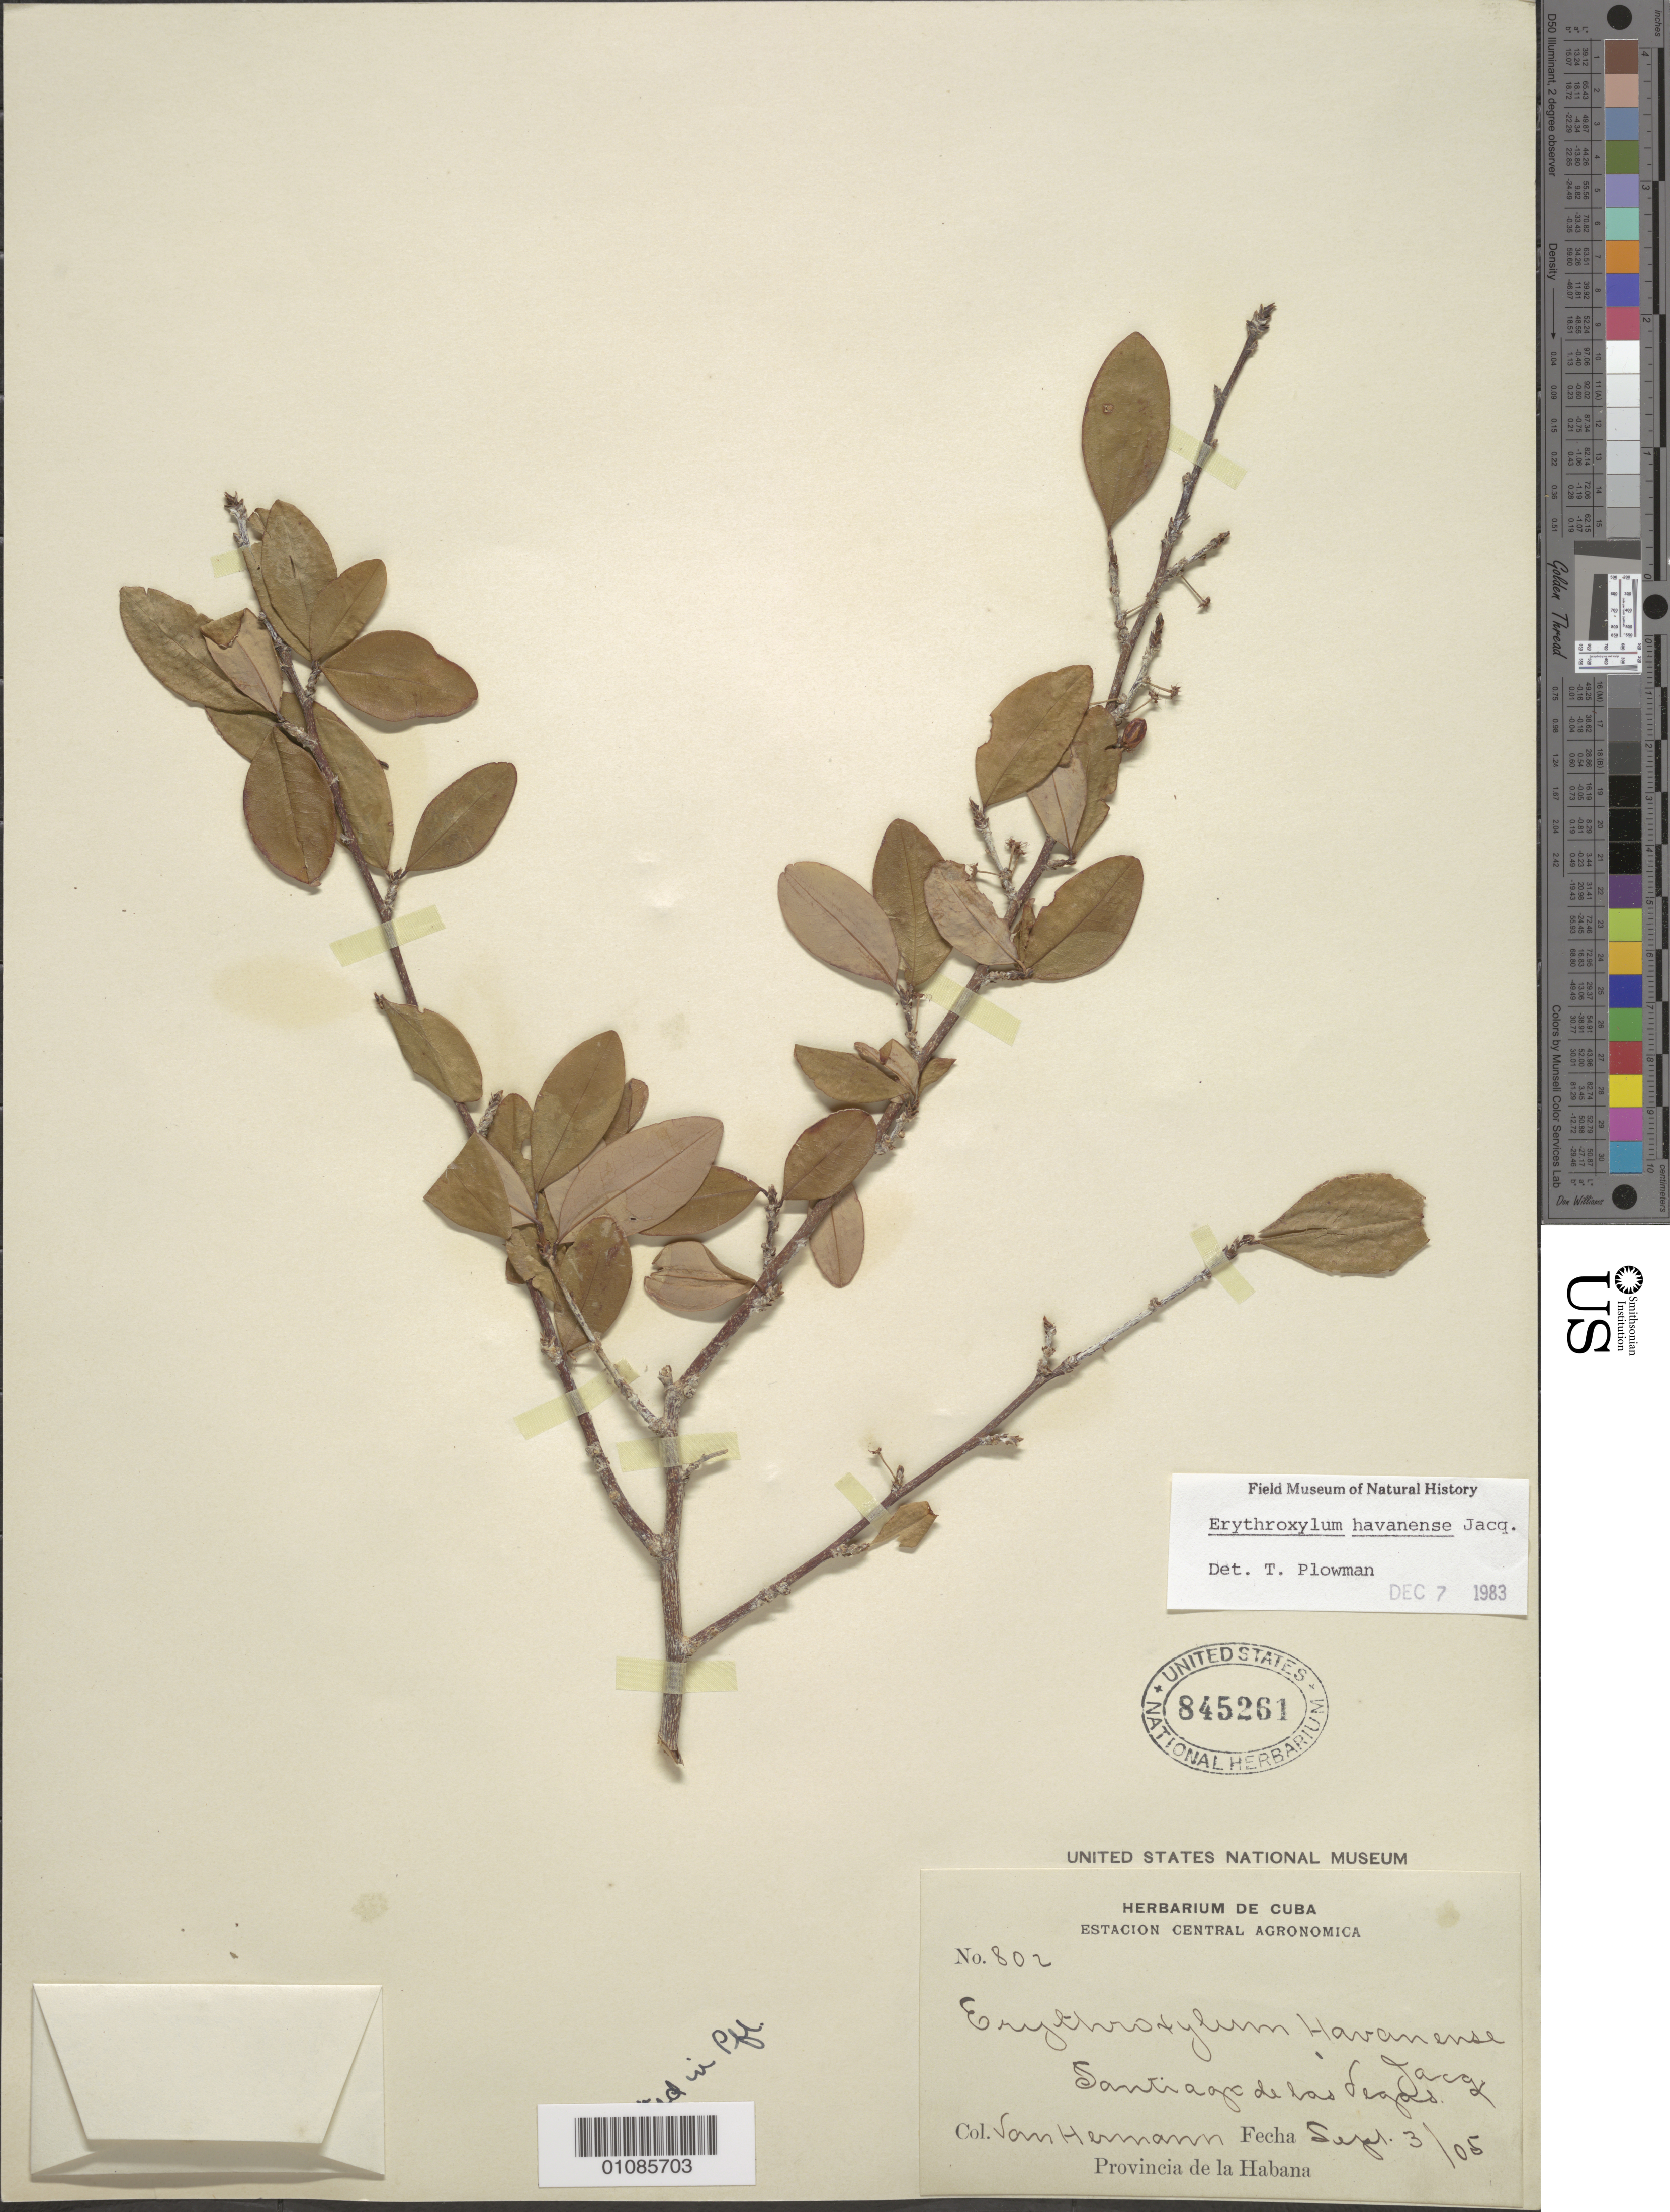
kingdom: Plantae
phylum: Tracheophyta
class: Magnoliopsida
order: Malpighiales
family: Erythroxylaceae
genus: Erythroxylum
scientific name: Erythroxylum havanense var. havanense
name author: Jacq.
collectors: V. Hermann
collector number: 802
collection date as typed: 03 Sep 1905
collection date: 1905-09-03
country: Cuba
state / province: Santiago de Cuba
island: Cuba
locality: Santiago de Cuba [Oriente]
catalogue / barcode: US 845261